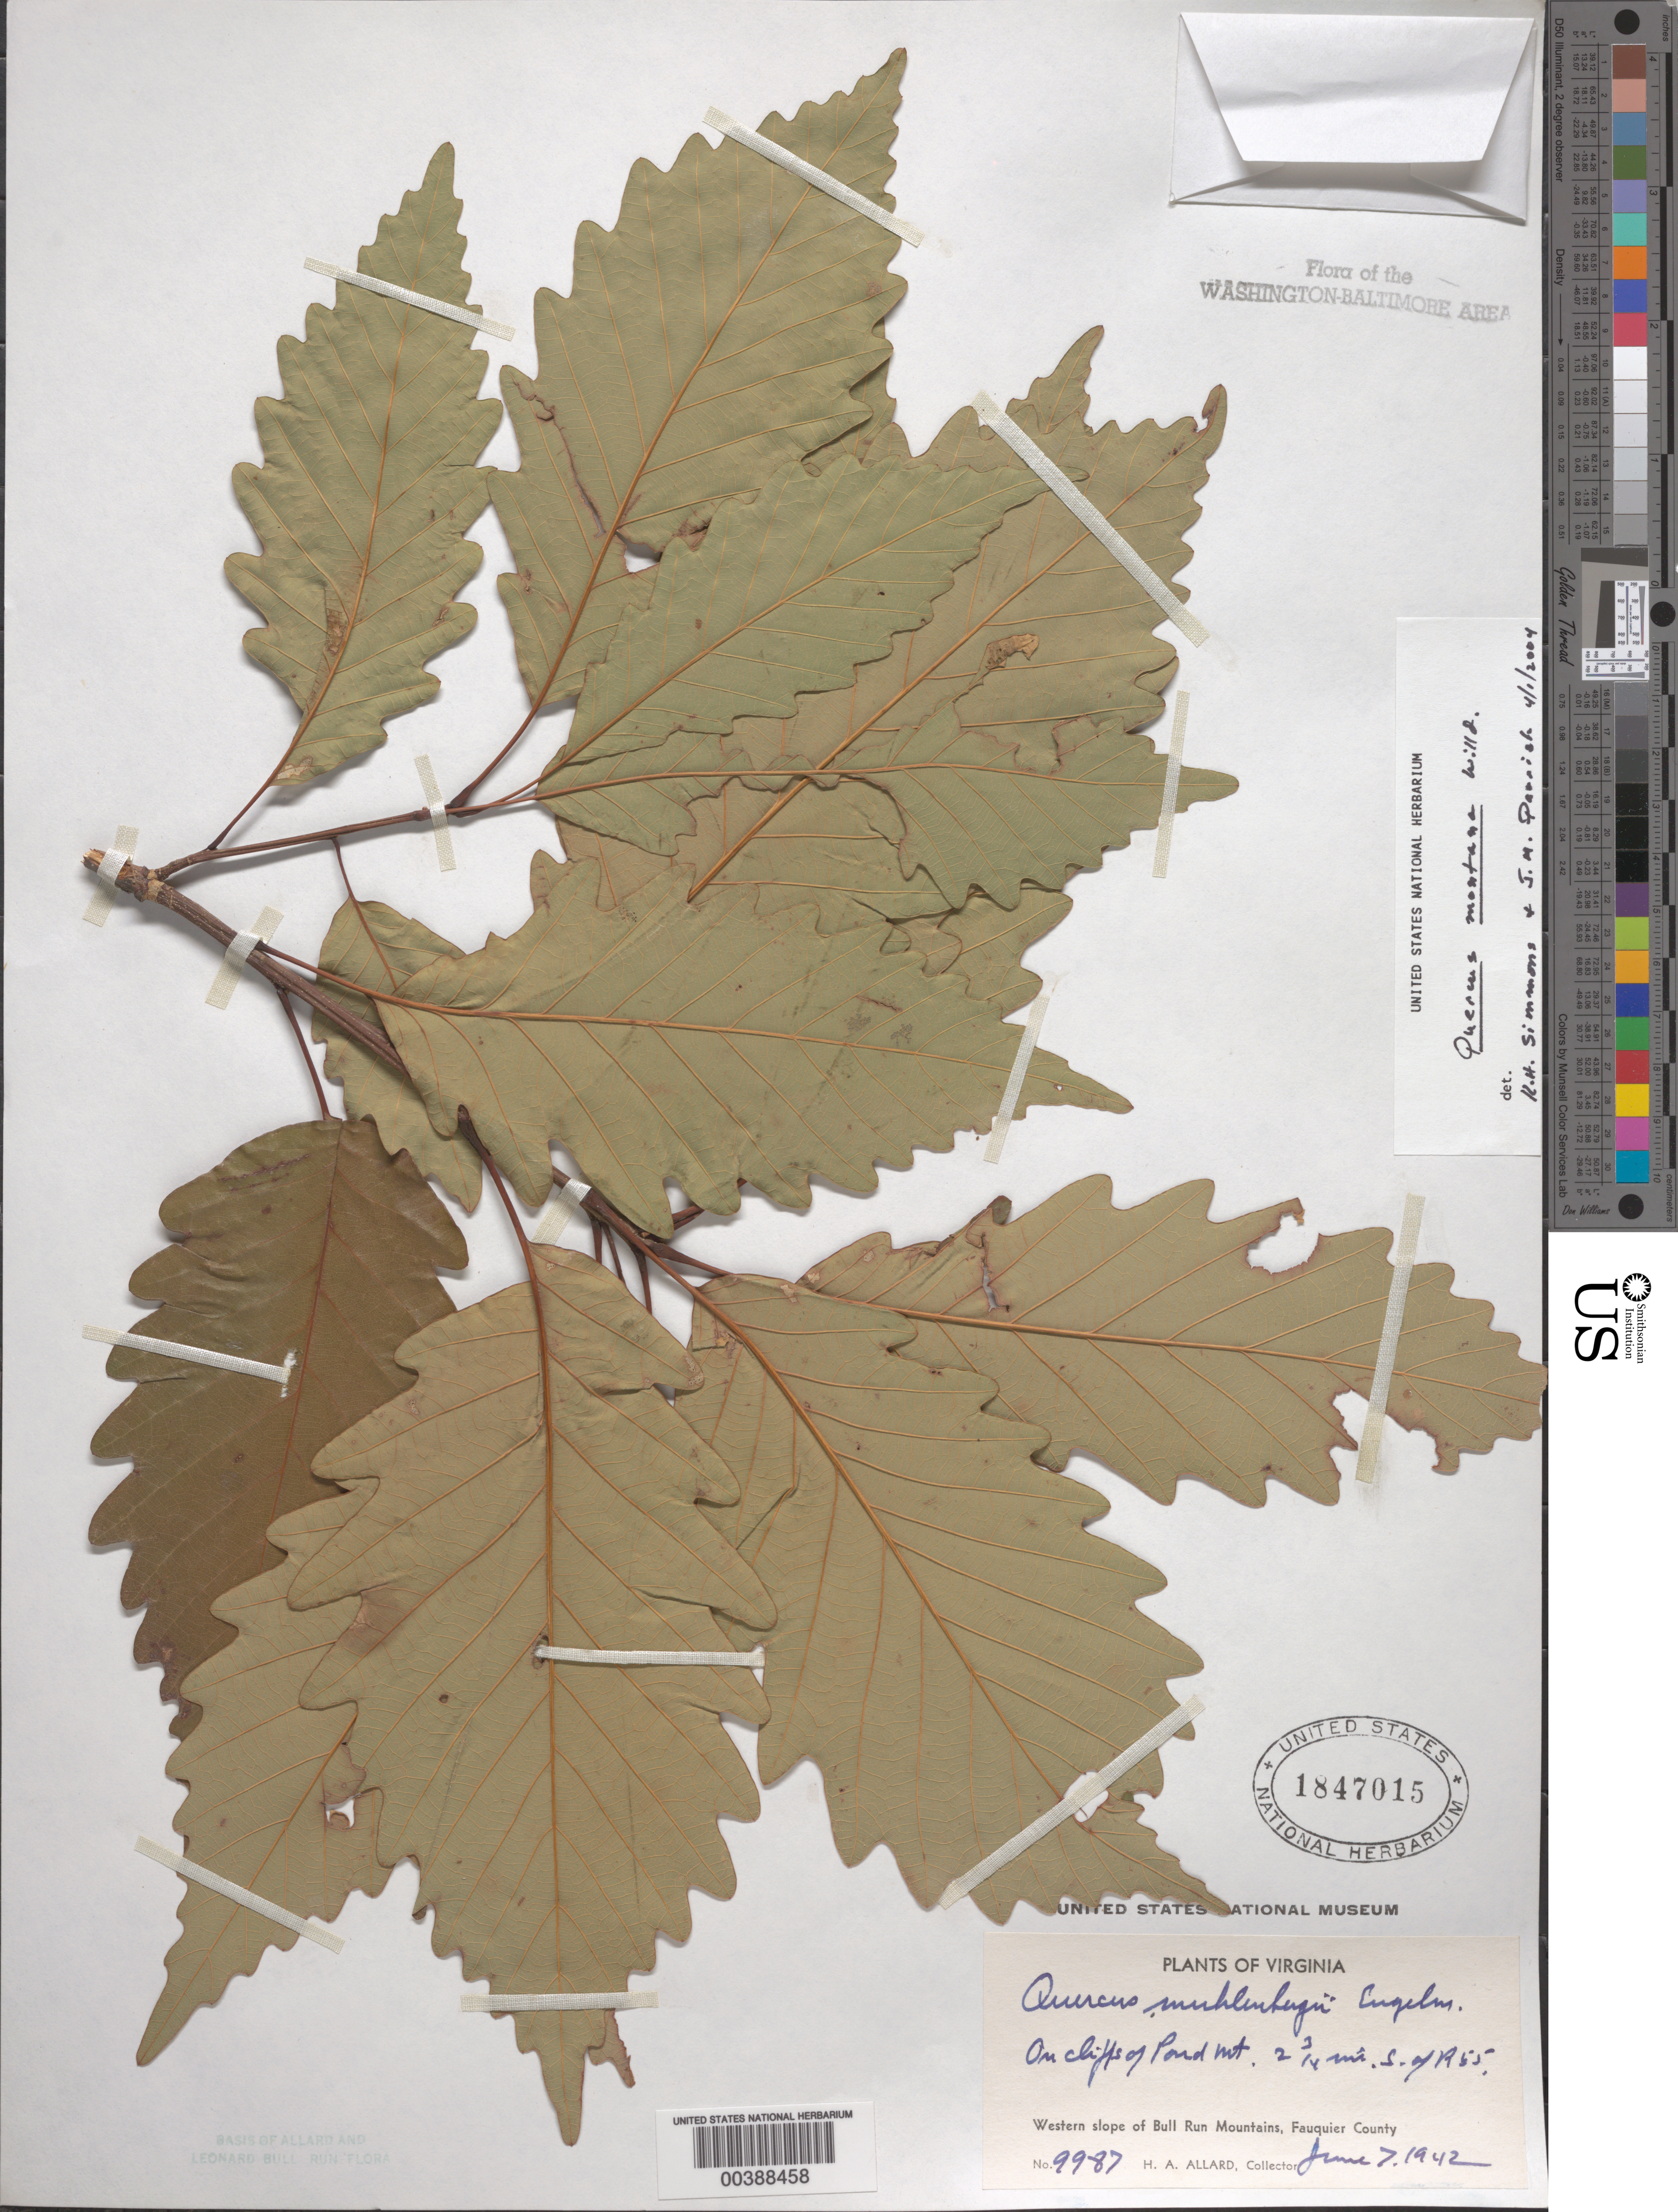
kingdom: Plantae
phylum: Tracheophyta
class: Magnoliopsida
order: Fagales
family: Fagaceae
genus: Quercus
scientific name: Quercus montana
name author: Willd.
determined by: Simmons, R. H., (UNITED STATES)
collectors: H. A. Allard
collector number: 9987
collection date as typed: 07 Jun 1942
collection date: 1942-06-07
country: United States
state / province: Virginia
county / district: Fauquier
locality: Pond Mountain, south of Route 55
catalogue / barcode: US 1847015